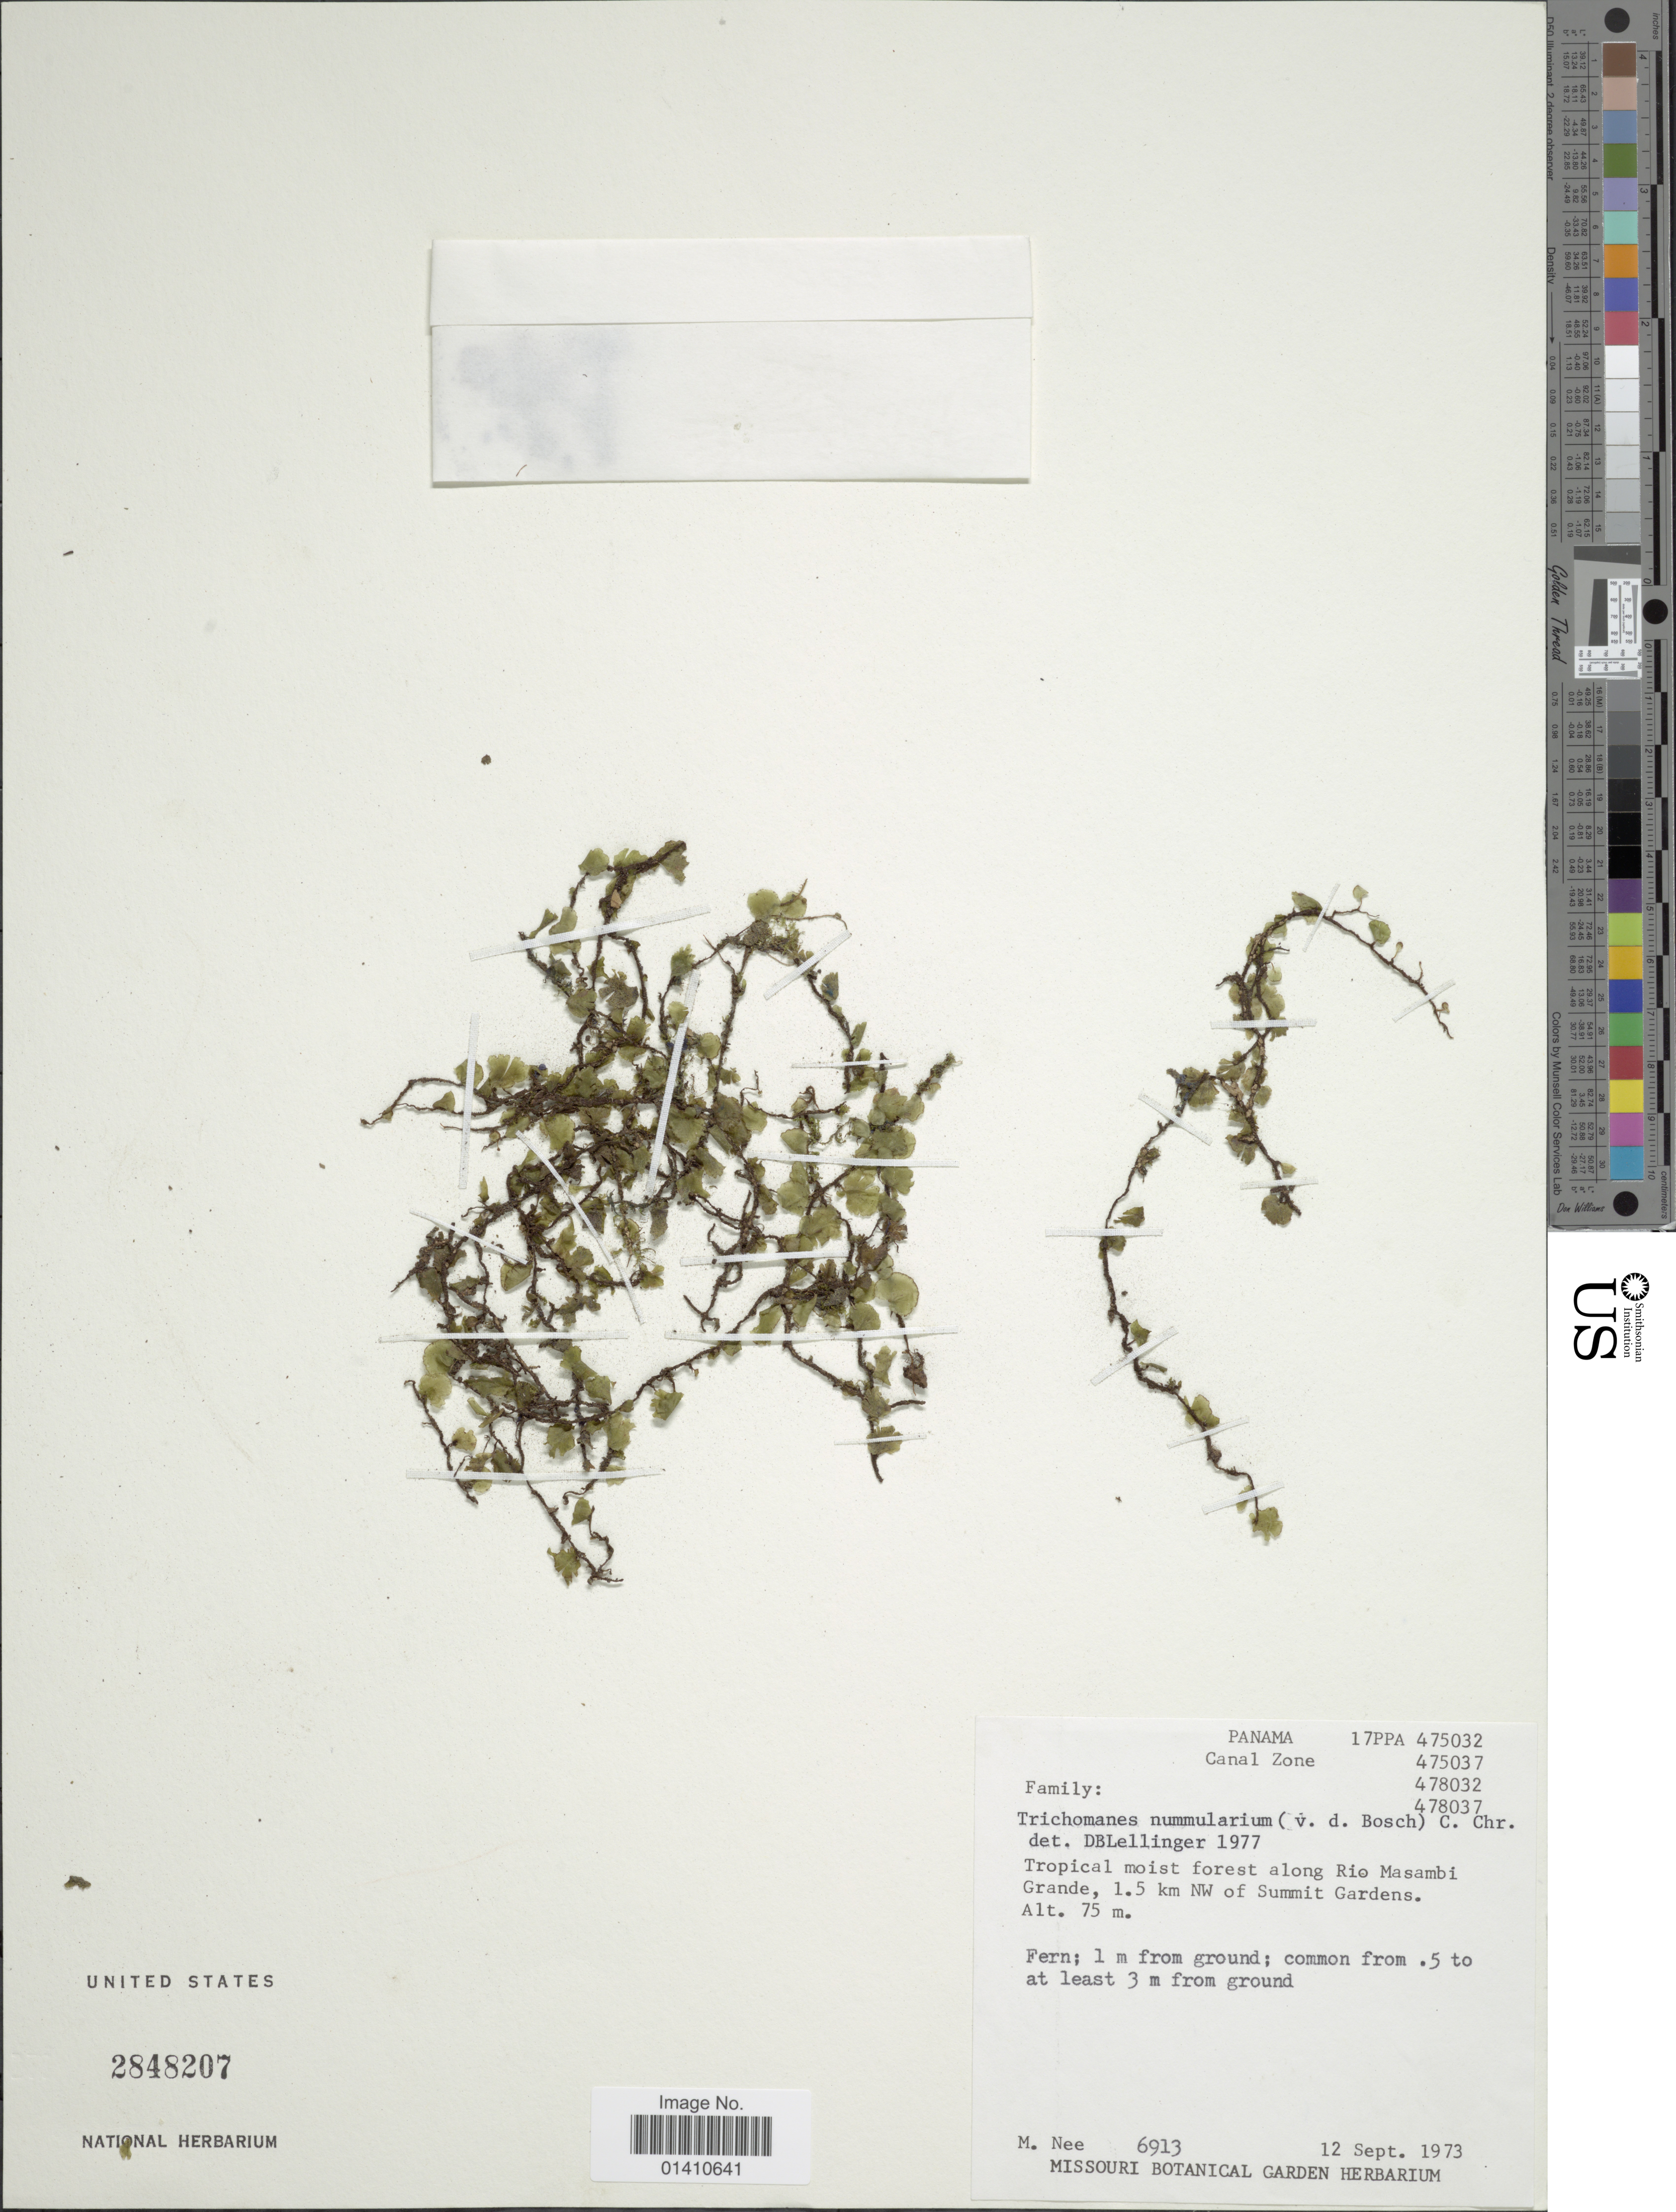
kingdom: Plantae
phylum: Tracheophyta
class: Polypodiopsida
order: Hymenophyllales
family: Hymenophyllaceae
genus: Didymoglossum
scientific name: Didymoglossum nummularium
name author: Bosch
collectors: M. Nee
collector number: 6913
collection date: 1973-09-12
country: Panama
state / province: Colón / Panamá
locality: Tropical moist forest along Rio Masambi Grande, 1.5 km NW of Summit Gardens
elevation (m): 75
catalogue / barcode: US 2848207